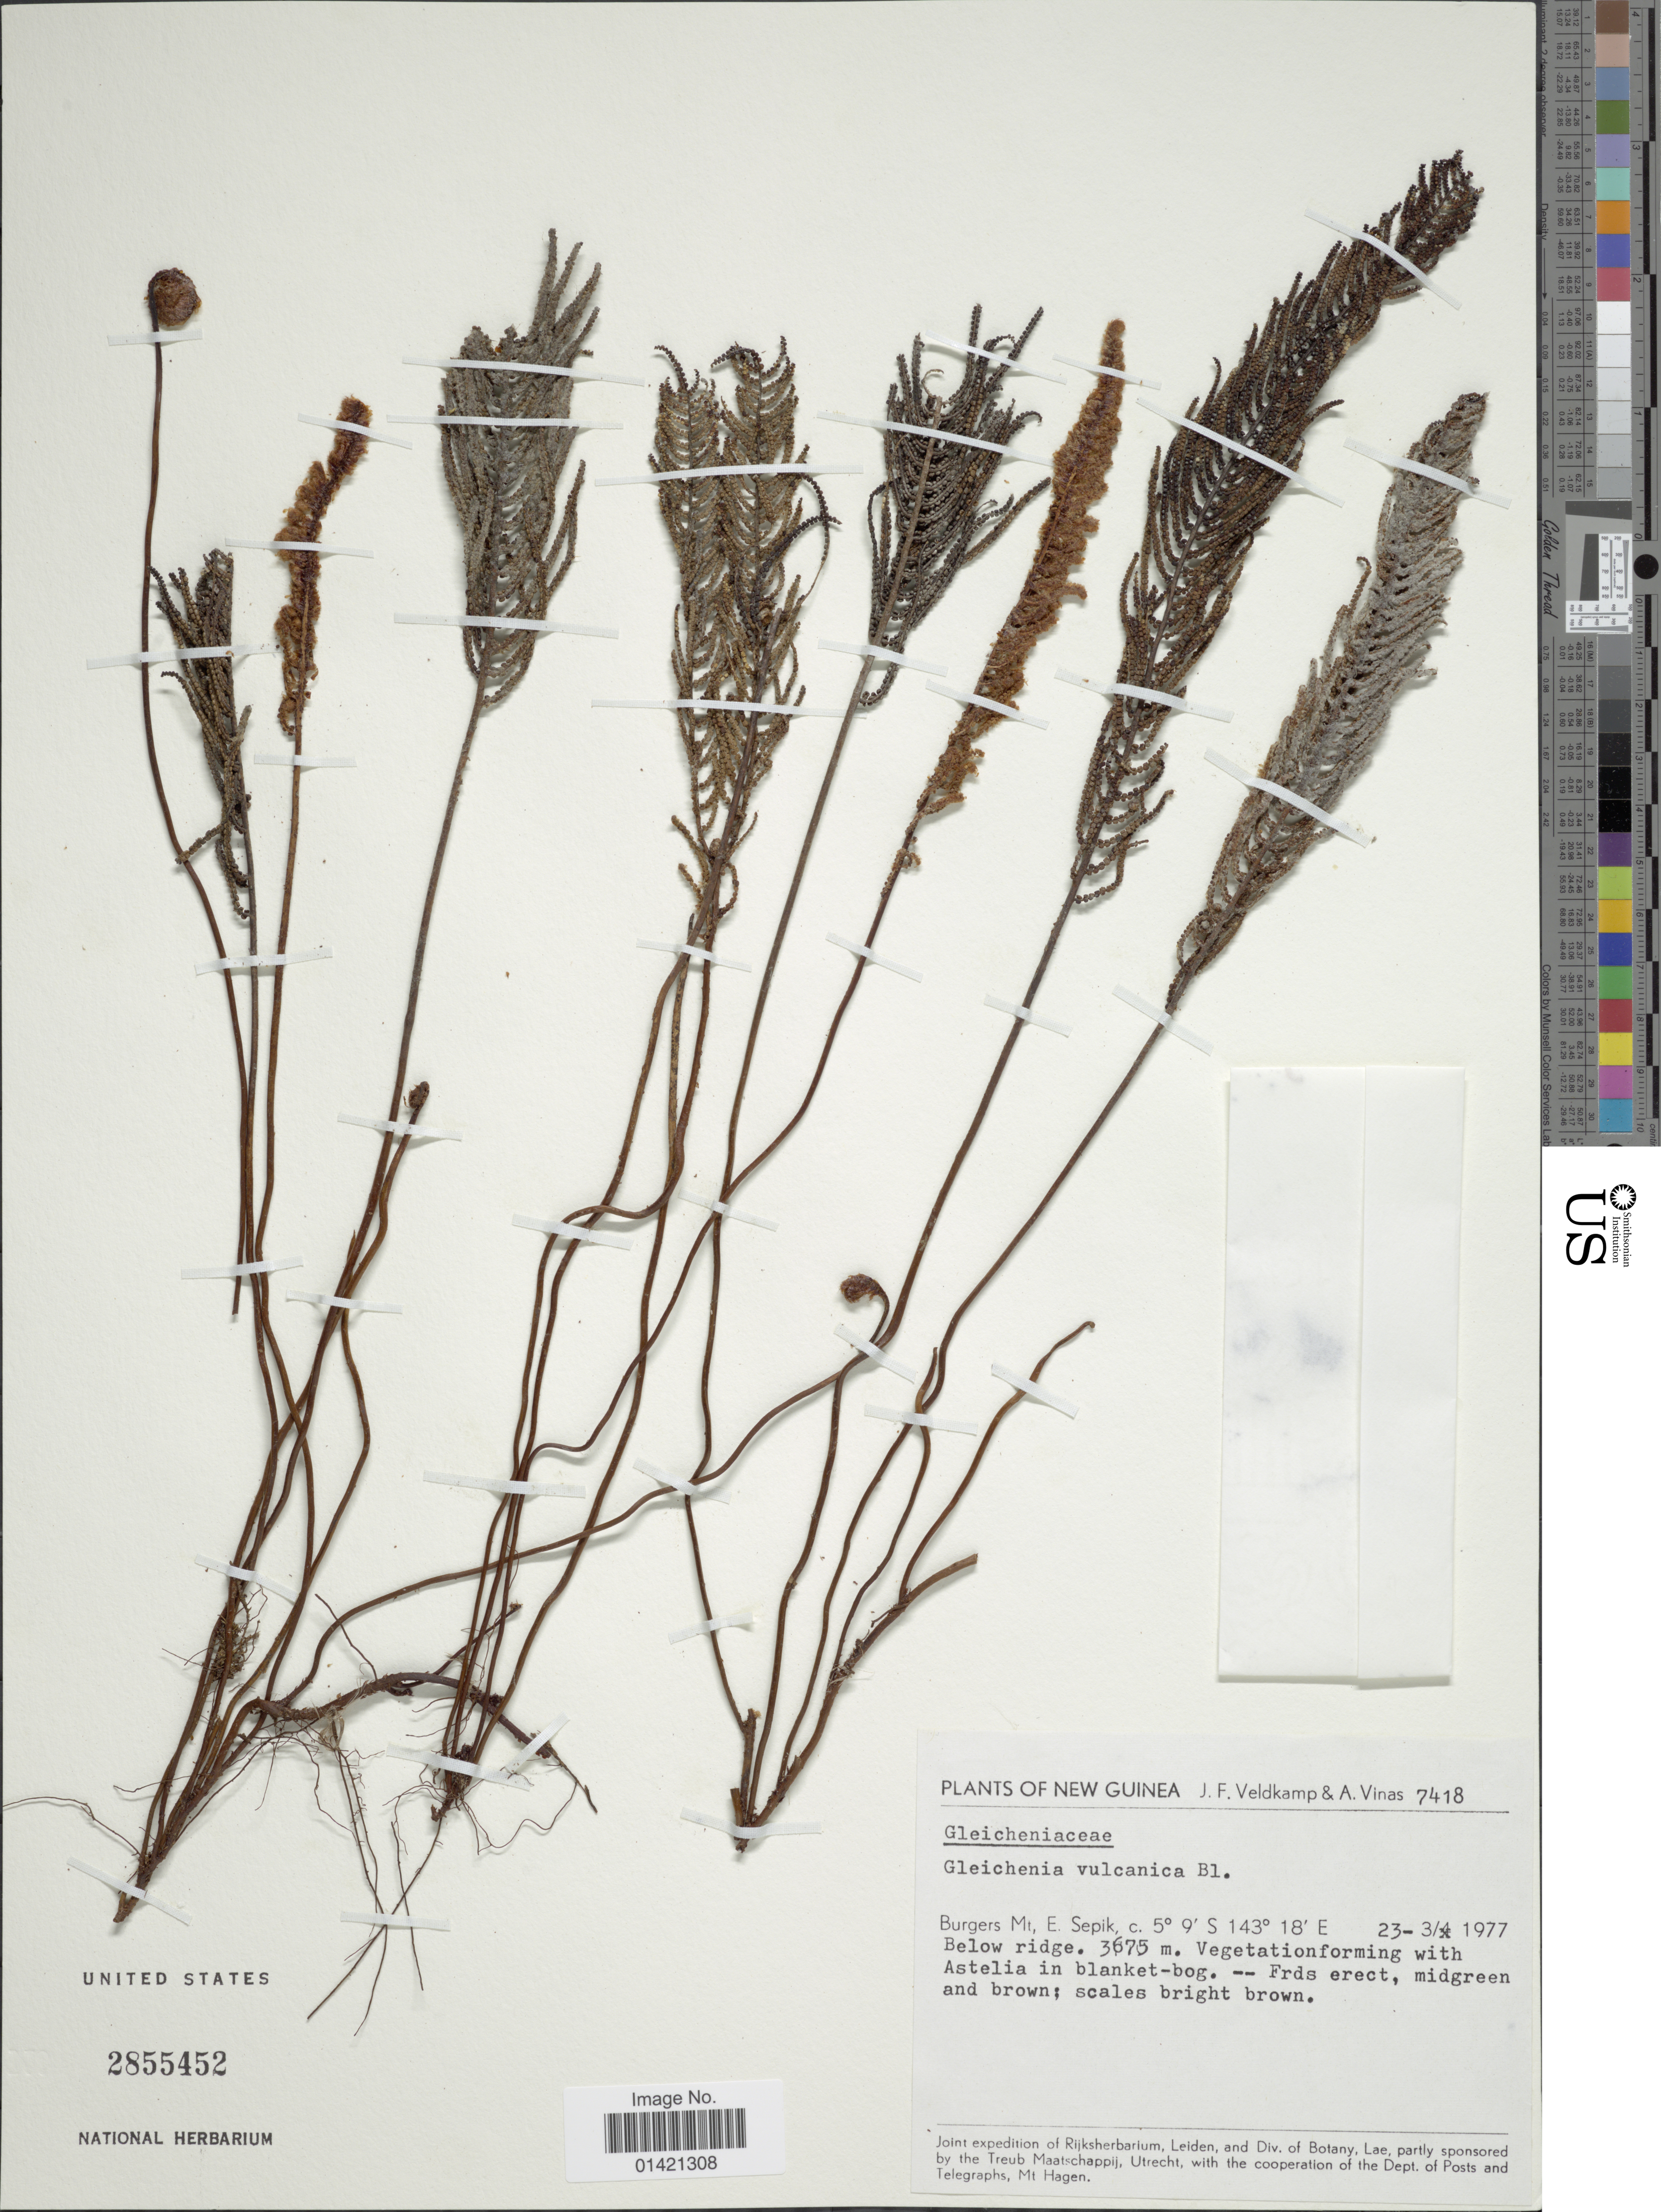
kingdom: Plantae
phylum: Tracheophyta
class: Polypodiopsida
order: Gleicheniales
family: Gleicheniaceae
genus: Gleichenia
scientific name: Gleichenia vulcanica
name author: Blume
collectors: J. F. Veldkamp & A. Vinas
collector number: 7418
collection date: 1977-03-23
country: Papua New Guinea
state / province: East Sepik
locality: Burgers Mt, E. Sepik. Below ridge. New Guinea.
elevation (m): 3675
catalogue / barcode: US 2855452